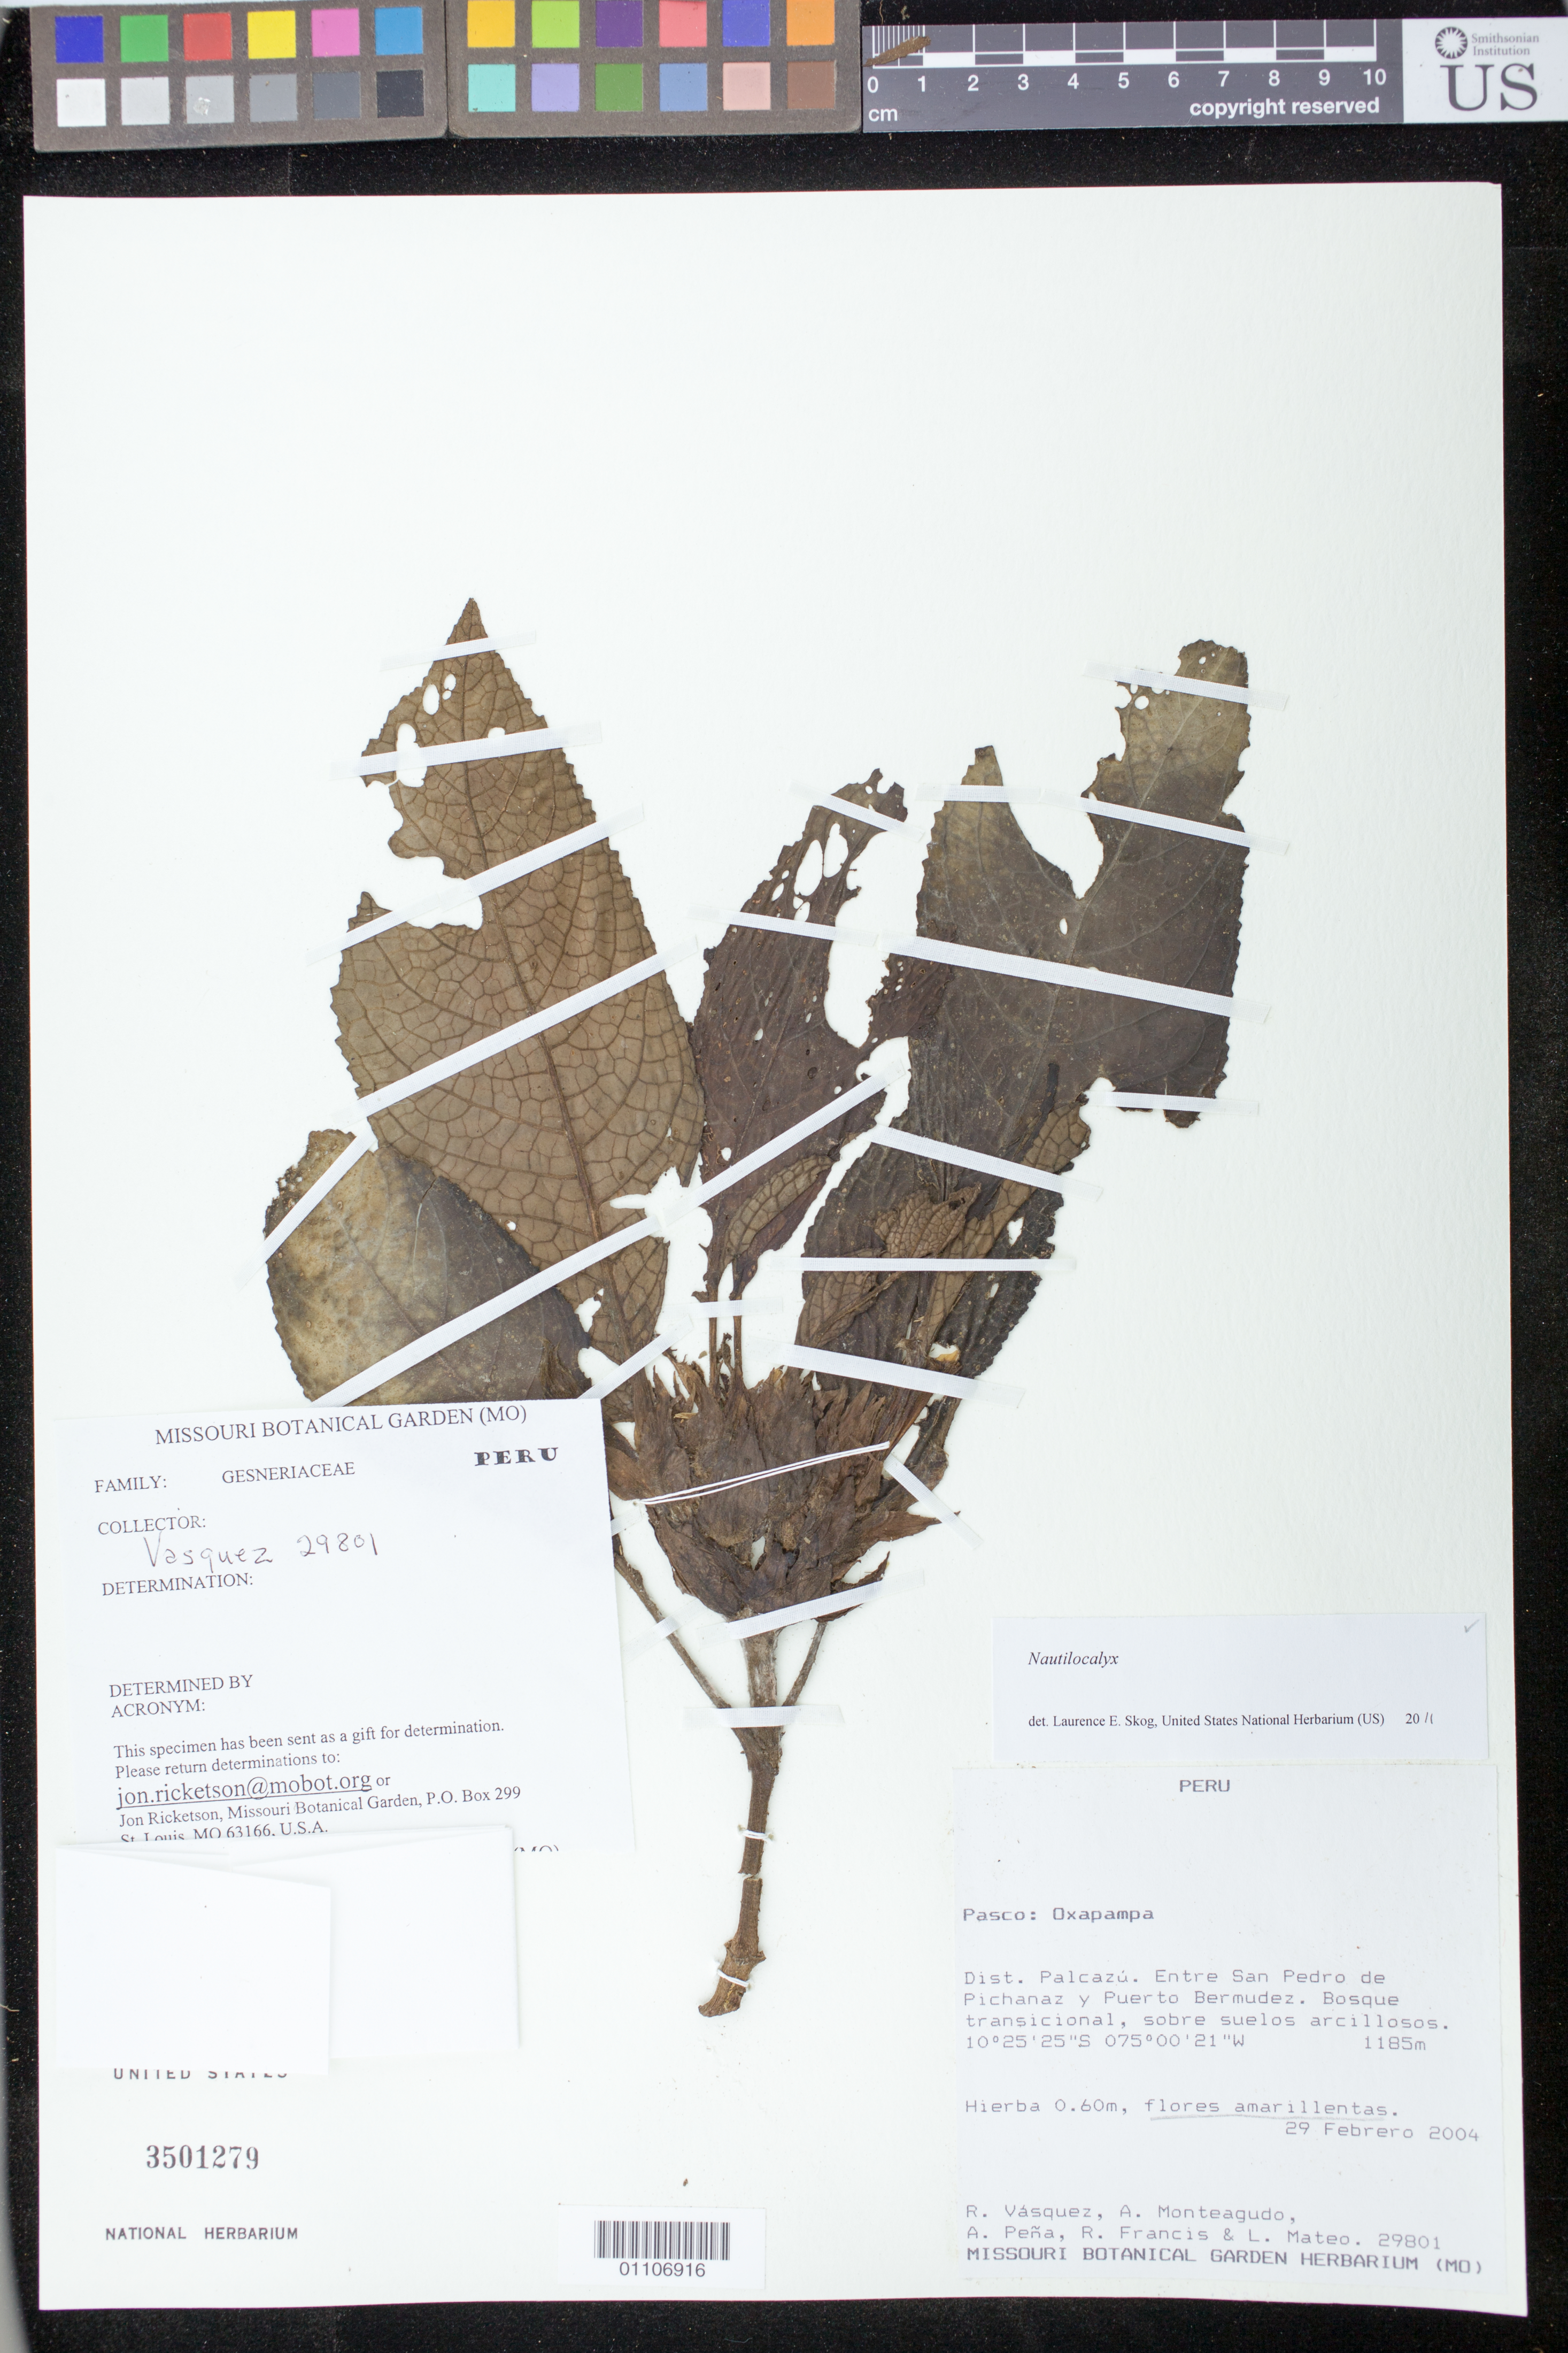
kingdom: Plantae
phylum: Tracheophyta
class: Magnoliopsida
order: Lamiales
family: Gesneriaceae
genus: Nautilocalyx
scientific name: Nautilocalyx sp.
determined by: Skog, Laurence E.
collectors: R. Vásquez, A. Monteagudo, A. Pena, R. Francis & L. Mateo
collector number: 29801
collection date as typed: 29 Feb 2004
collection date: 2004-02-29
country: Peru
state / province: Pasco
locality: Oxapampa: Distrito Palcazu. Entre San Pedro de Pichanaz y Puerto Bermudez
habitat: Bosque transicional, sobre suelos arcillosos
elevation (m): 1185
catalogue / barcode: US 3501279